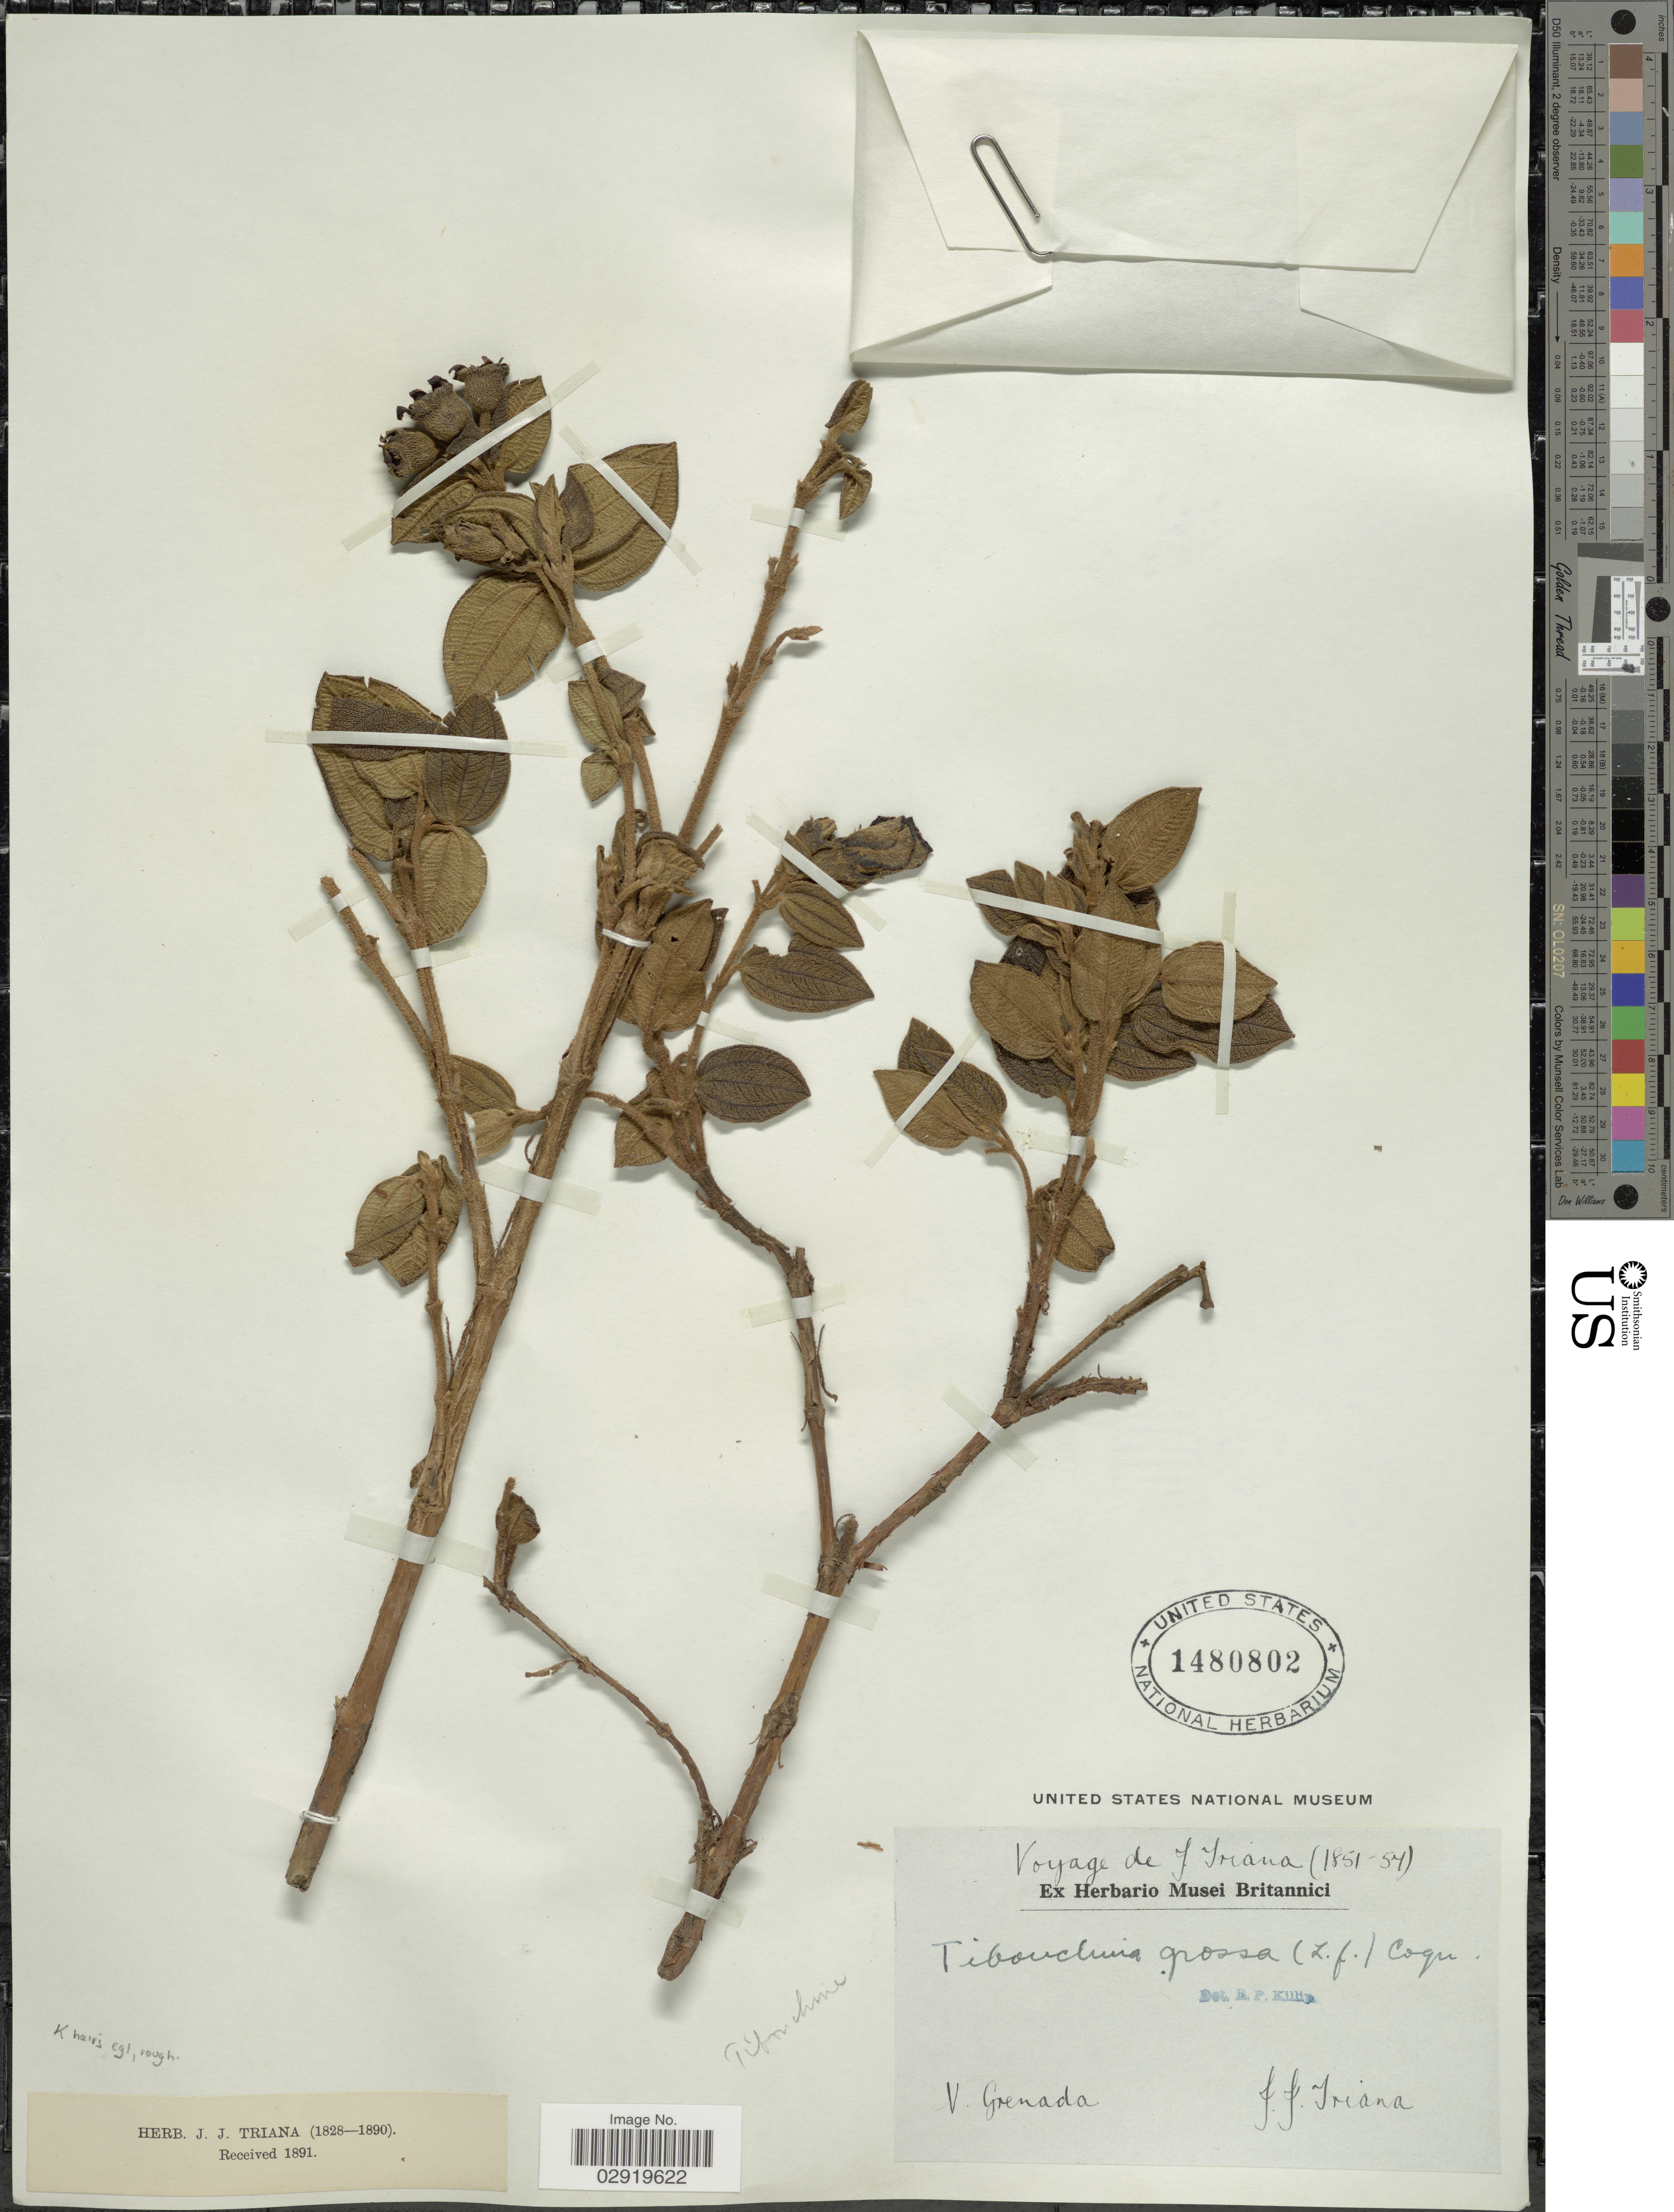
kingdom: Plantae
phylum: Tracheophyta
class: Magnoliopsida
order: Myrtales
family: Melastomataceae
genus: Chaetogastra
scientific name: Chaetogastra grossa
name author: (L. f.) P.J.F. Guim. & Michelang.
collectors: J. J. Triana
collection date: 1851/1857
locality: N. Grenada.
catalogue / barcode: US 1480802